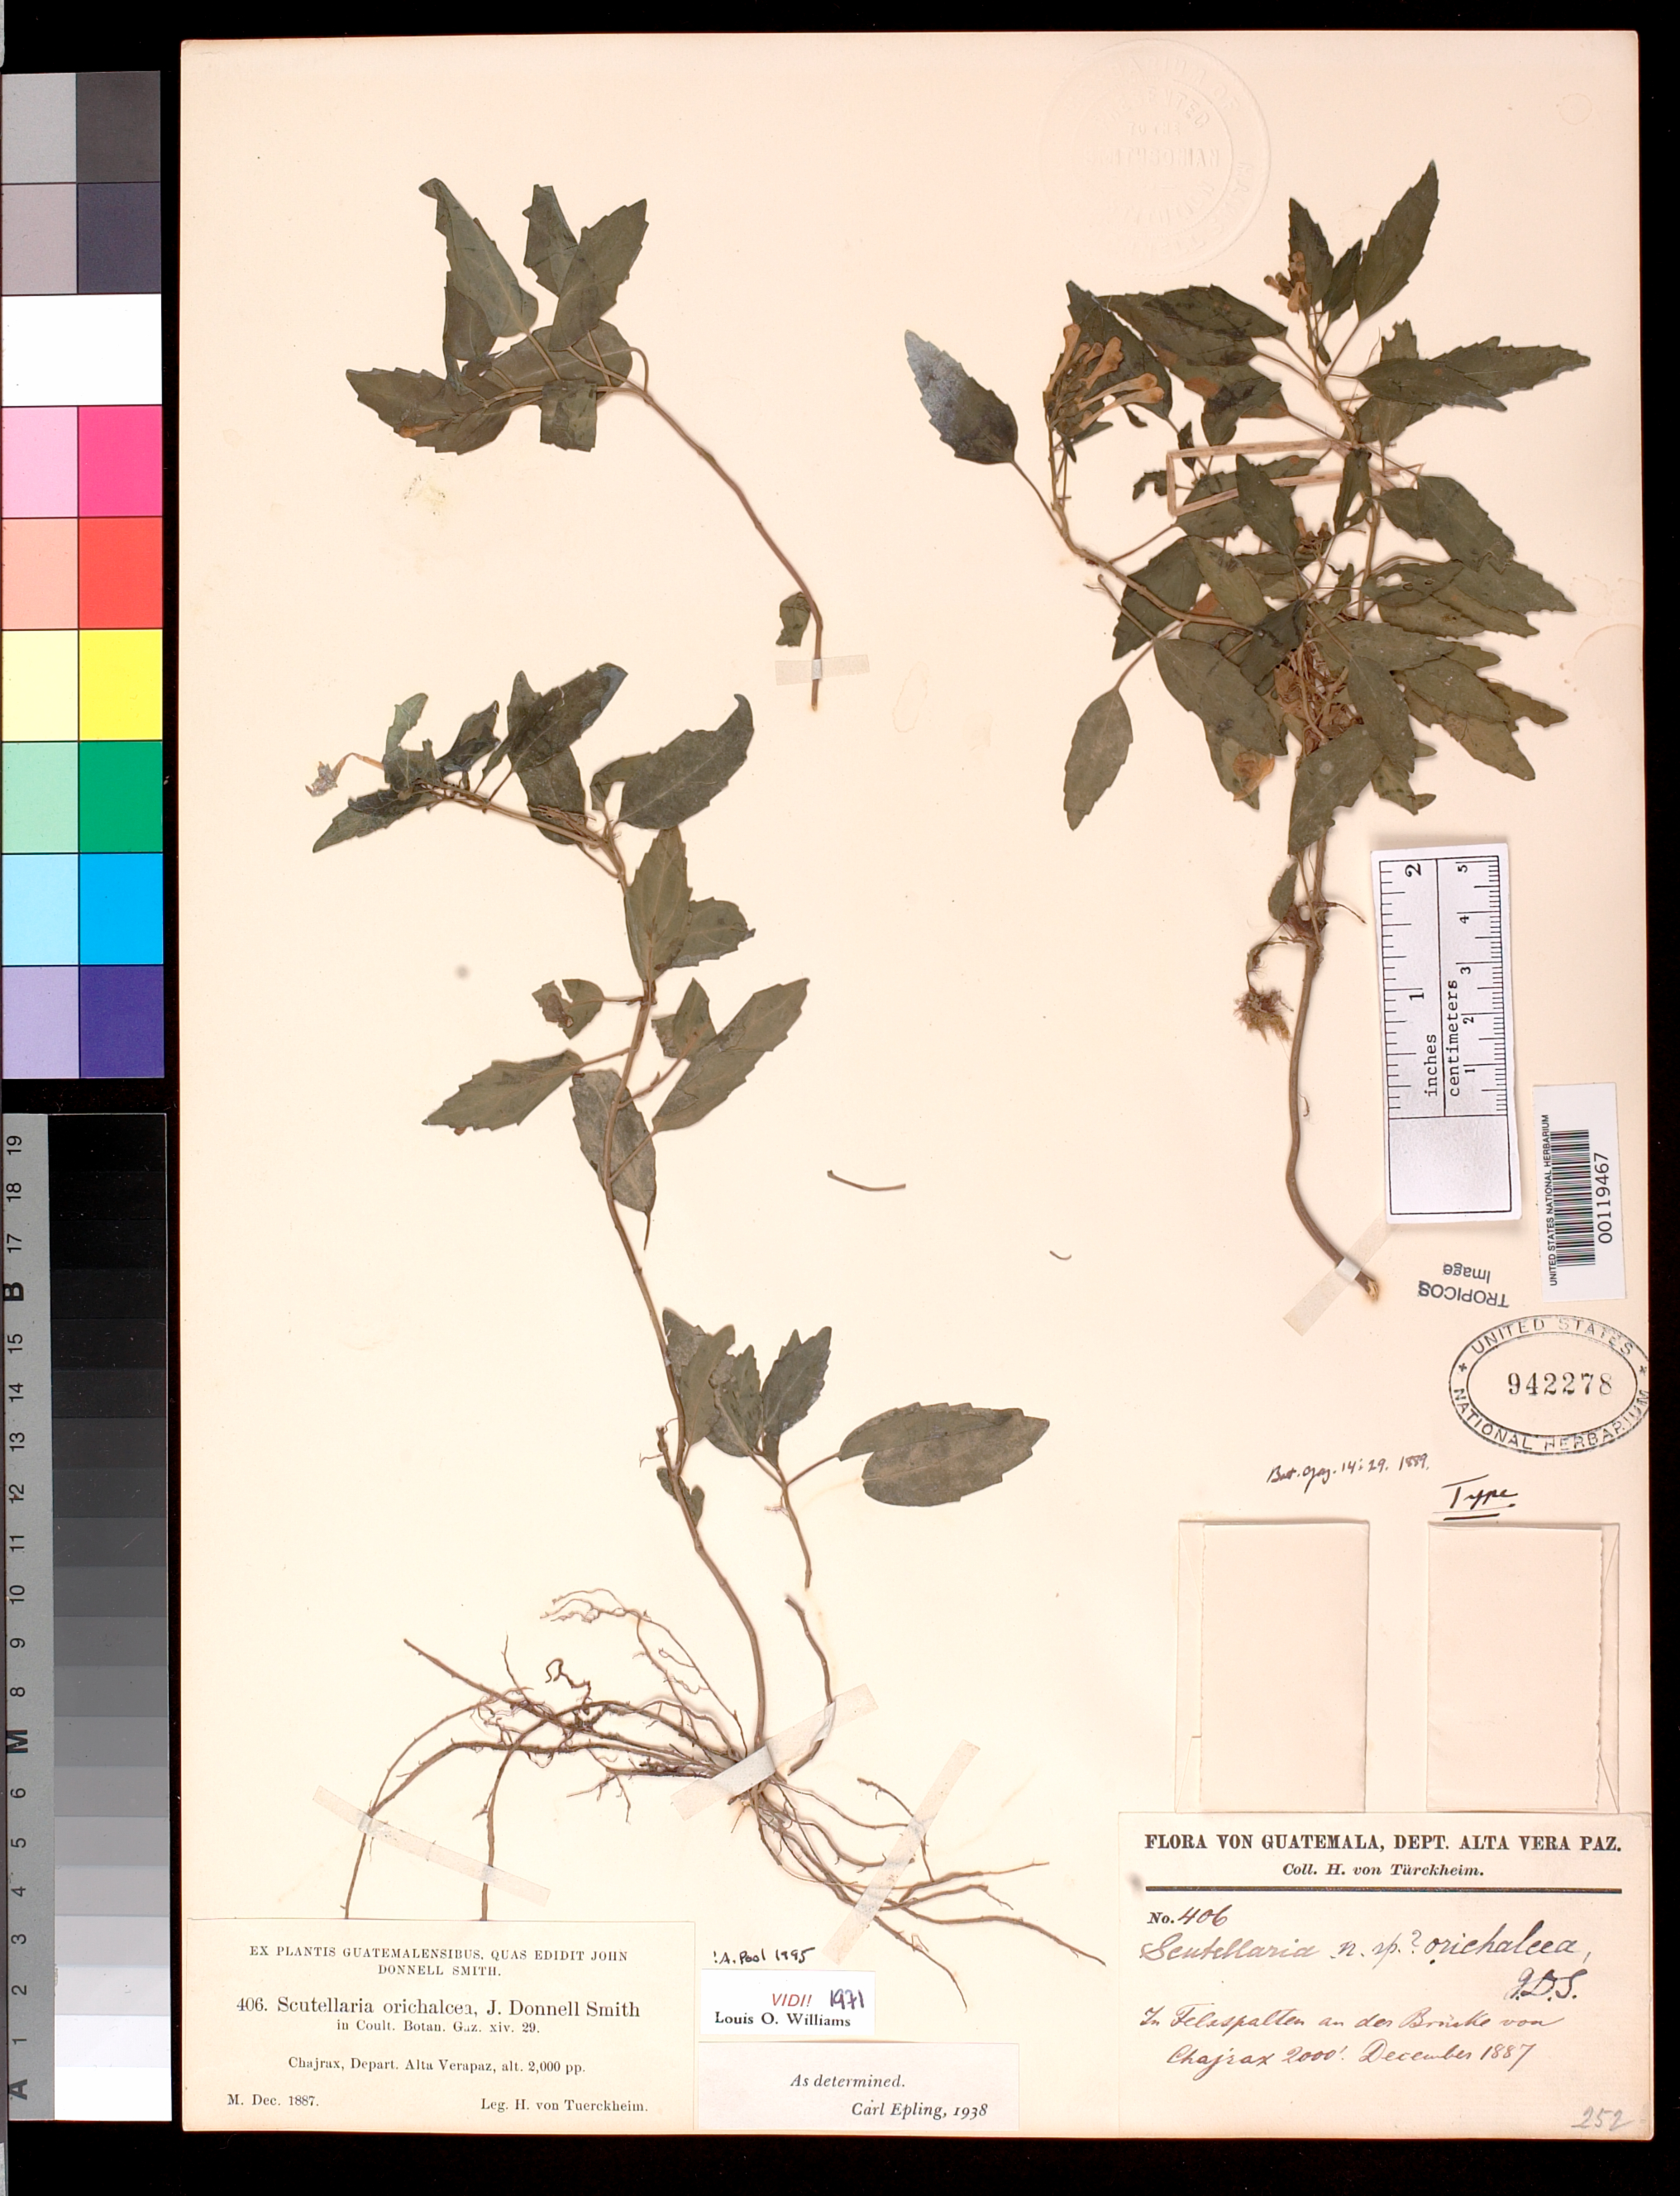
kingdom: Plantae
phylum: Tracheophyta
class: Magnoliopsida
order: Lamiales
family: Lamiaceae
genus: Scutellaria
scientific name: Scutellaria orichalcea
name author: Donn. Sm.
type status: Holotype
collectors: H. von Türckheim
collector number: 406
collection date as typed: Dec 1887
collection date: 1887-12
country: Guatemala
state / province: Alta Verapaz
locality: In Felsspalten an der Brücke von Chajrax.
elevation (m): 610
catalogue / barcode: US 942278